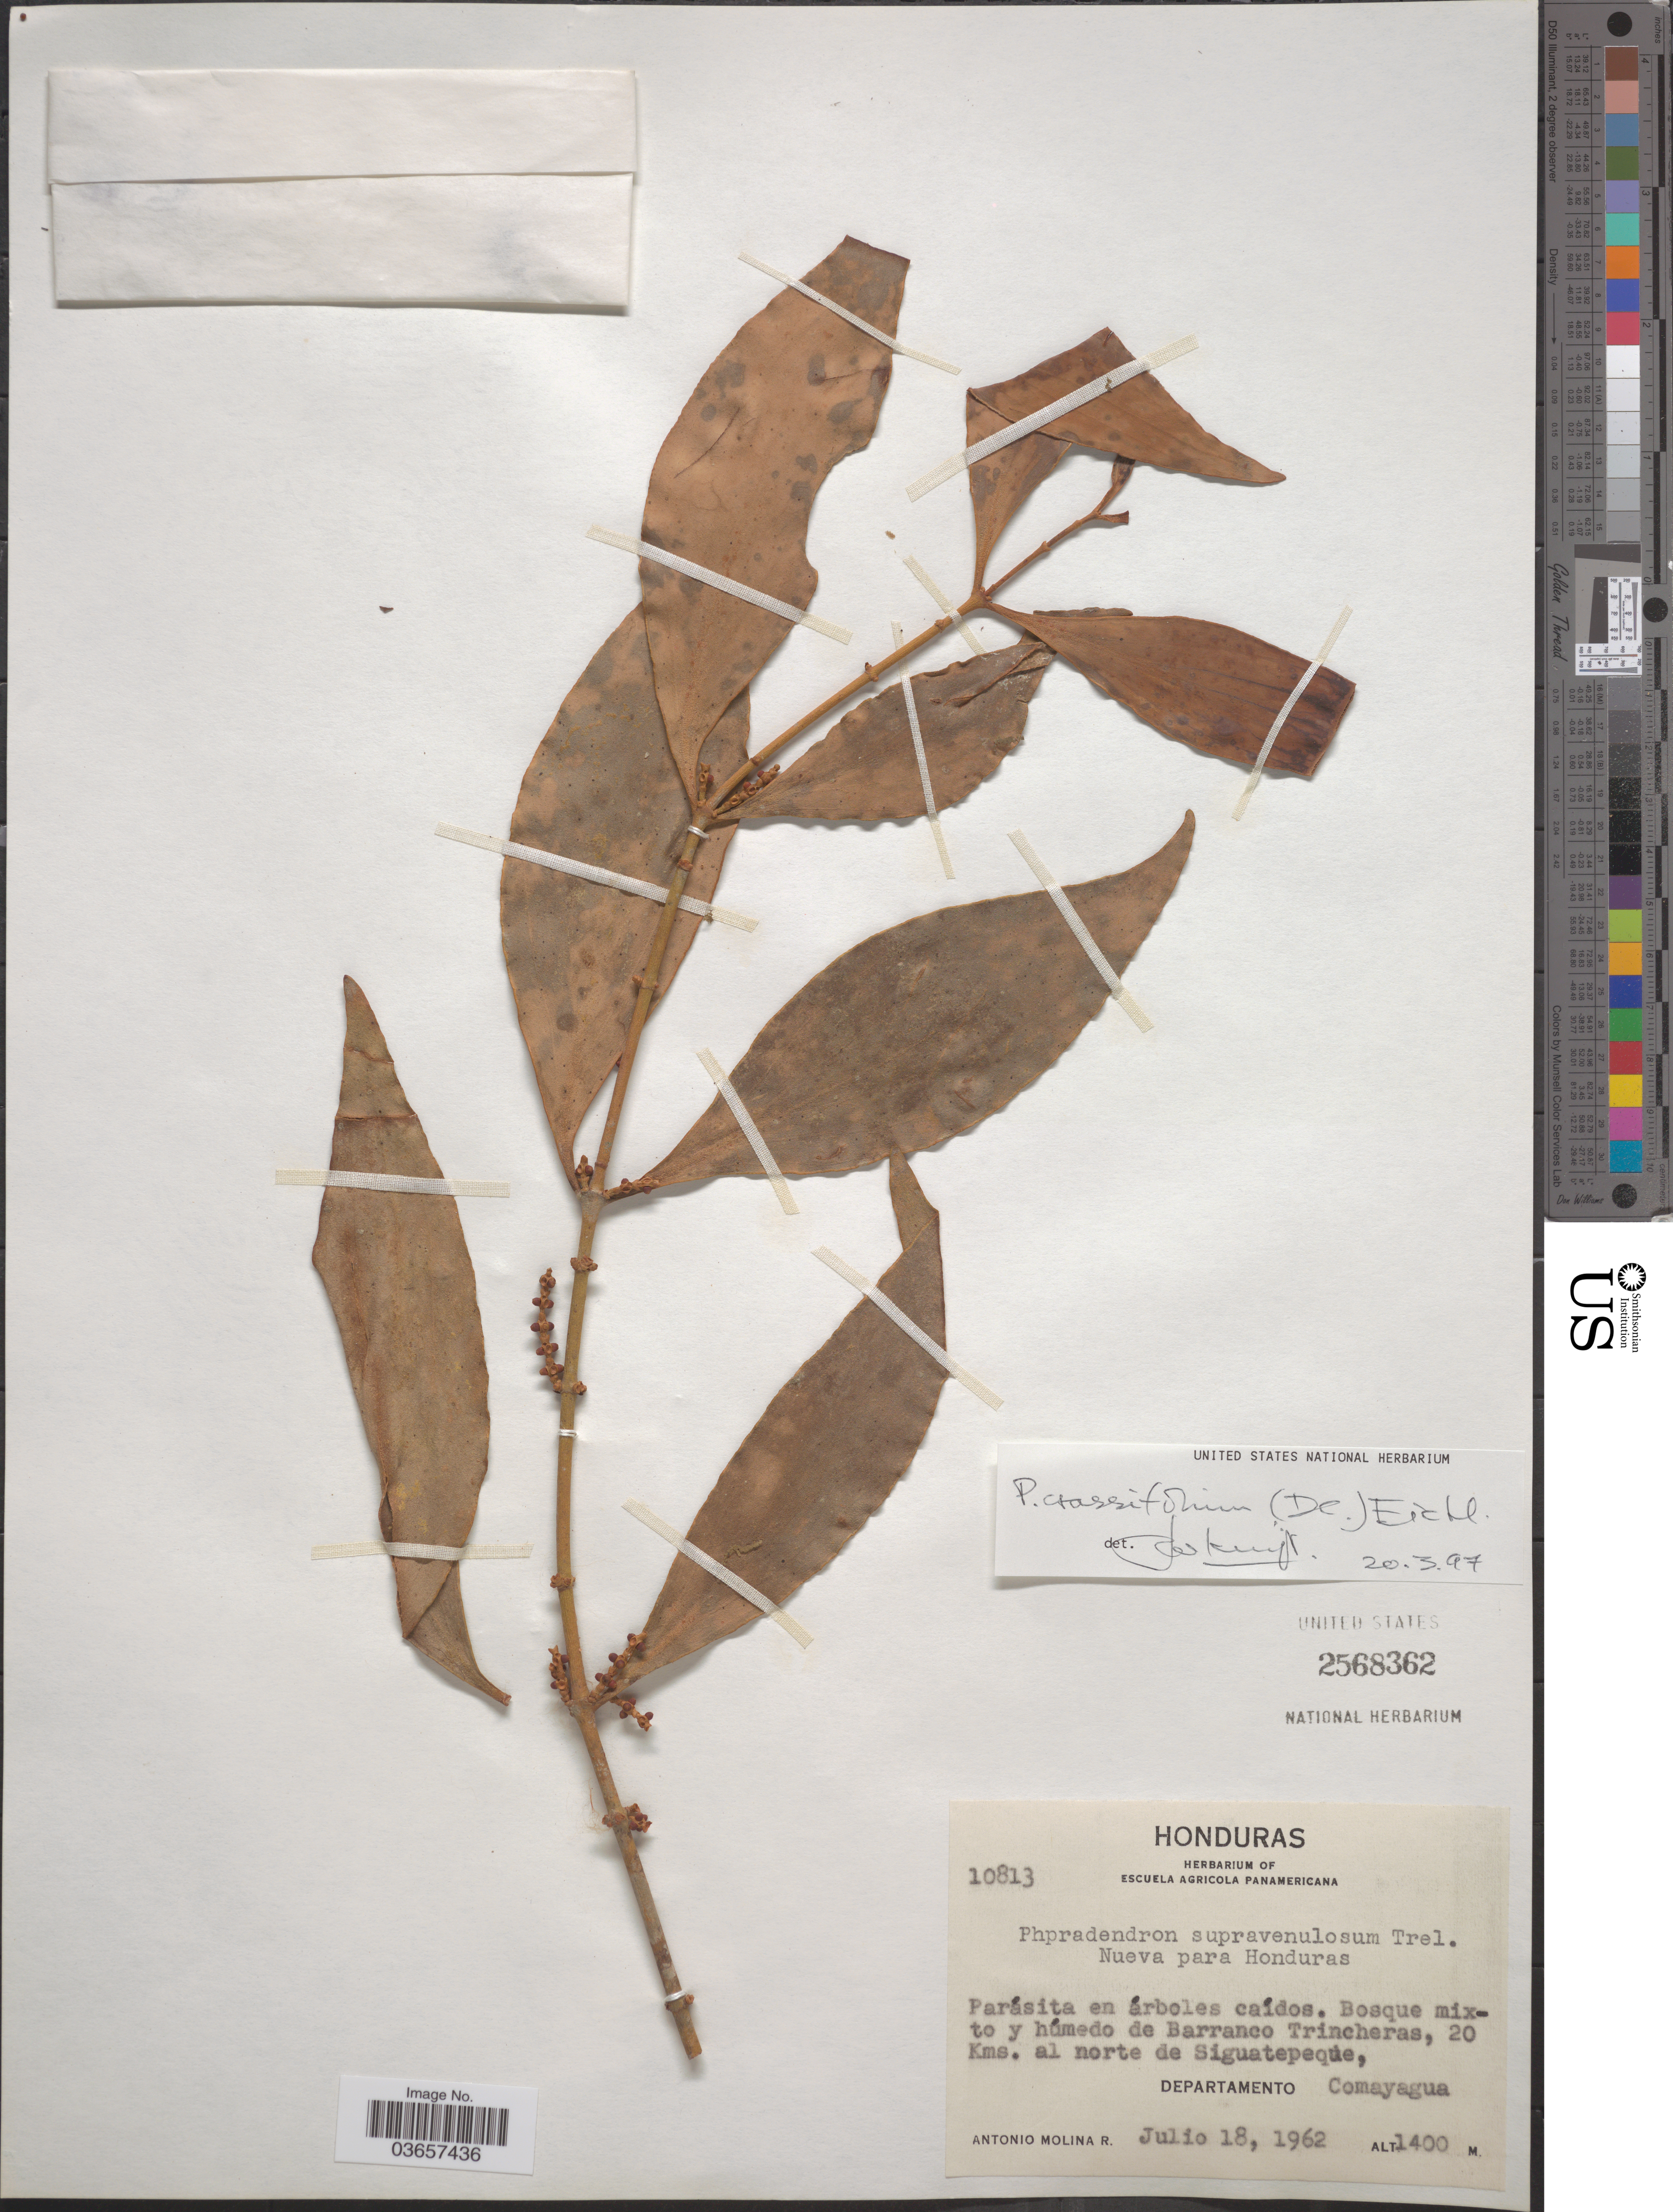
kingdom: Plantae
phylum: Tracheophyta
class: Magnoliopsida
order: Santalales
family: Viscaceae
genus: Phoradendron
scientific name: Phoradendron crassifolium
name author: (Pohl ex DC.) Eichler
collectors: A. Molina R.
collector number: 10813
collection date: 1962-07-18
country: Honduras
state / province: Comayagua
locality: Bosque mixto y húmedo de Barranco Trincheras, 20 Kms. al norte de Siguatepeque, Departamento Comayagua.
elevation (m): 1400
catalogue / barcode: US 2568362